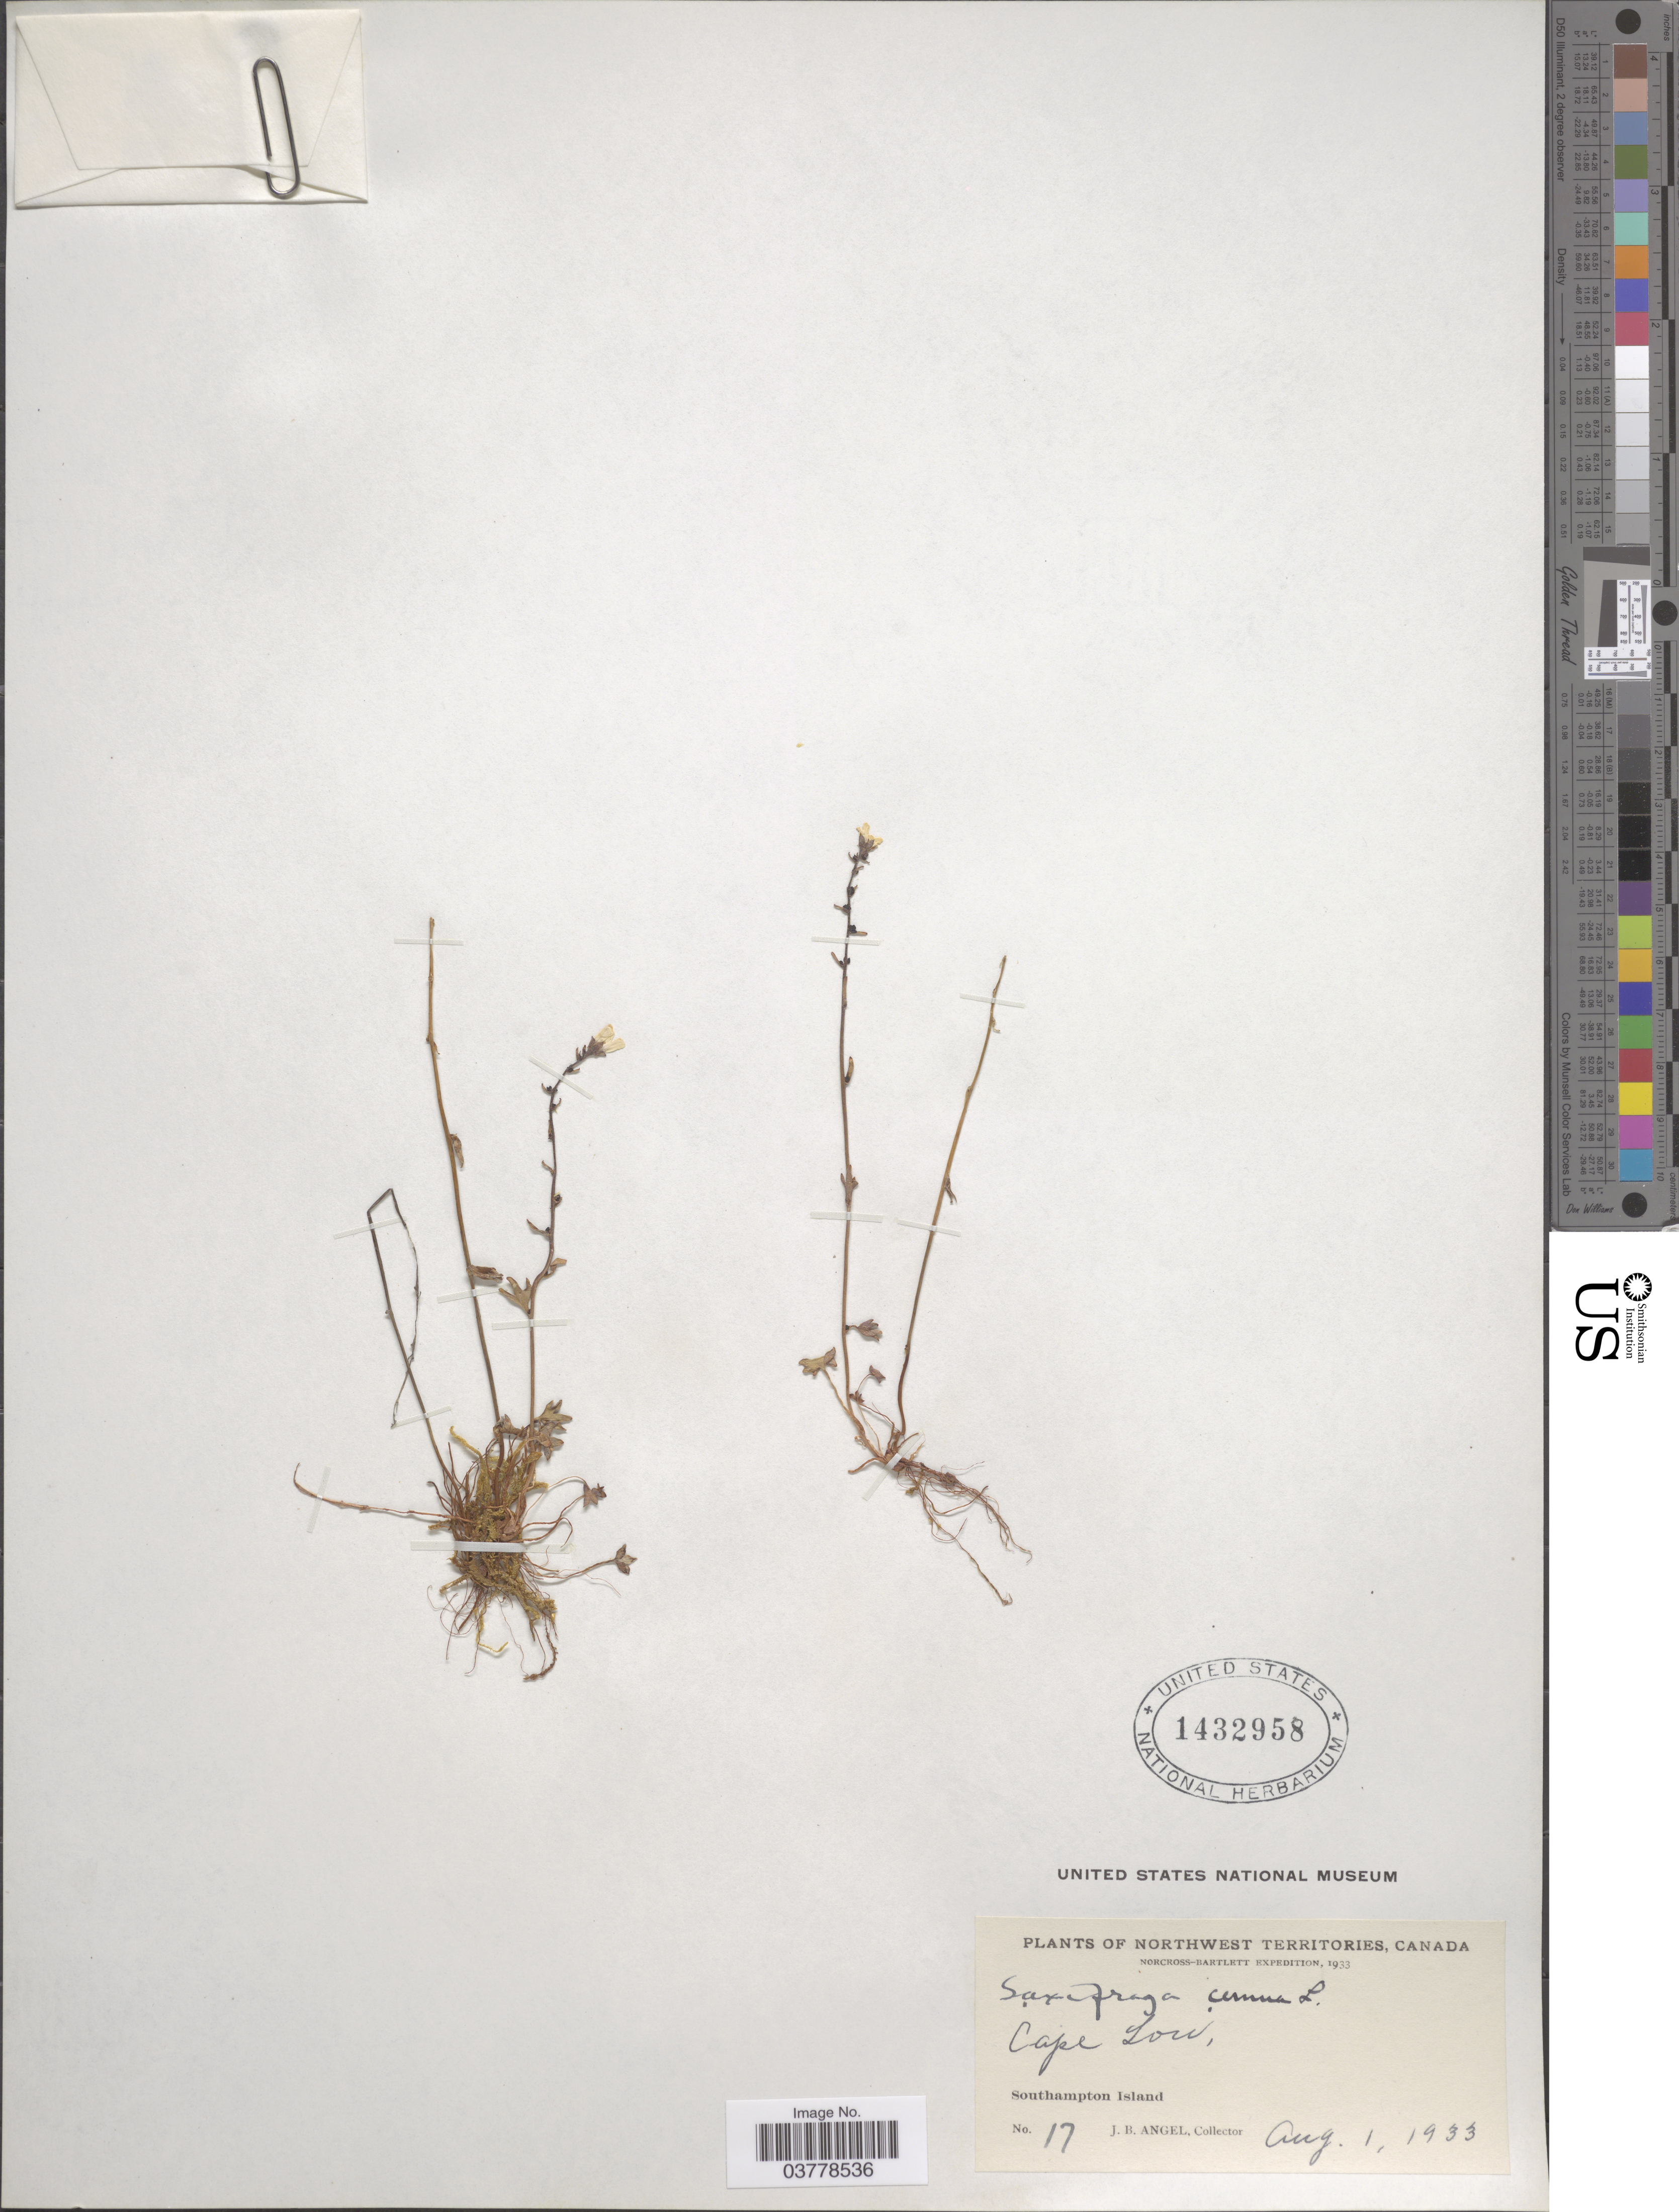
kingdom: Plantae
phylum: Tracheophyta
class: Magnoliopsida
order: Saxifragales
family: Saxifragaceae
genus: Saxifraga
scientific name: Saxifraga cernua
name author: L.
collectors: J. Angel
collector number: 17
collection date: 1933-08-01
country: Canada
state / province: Northwest Territories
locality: Cape Low, Southampton Island.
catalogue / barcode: US 1432958